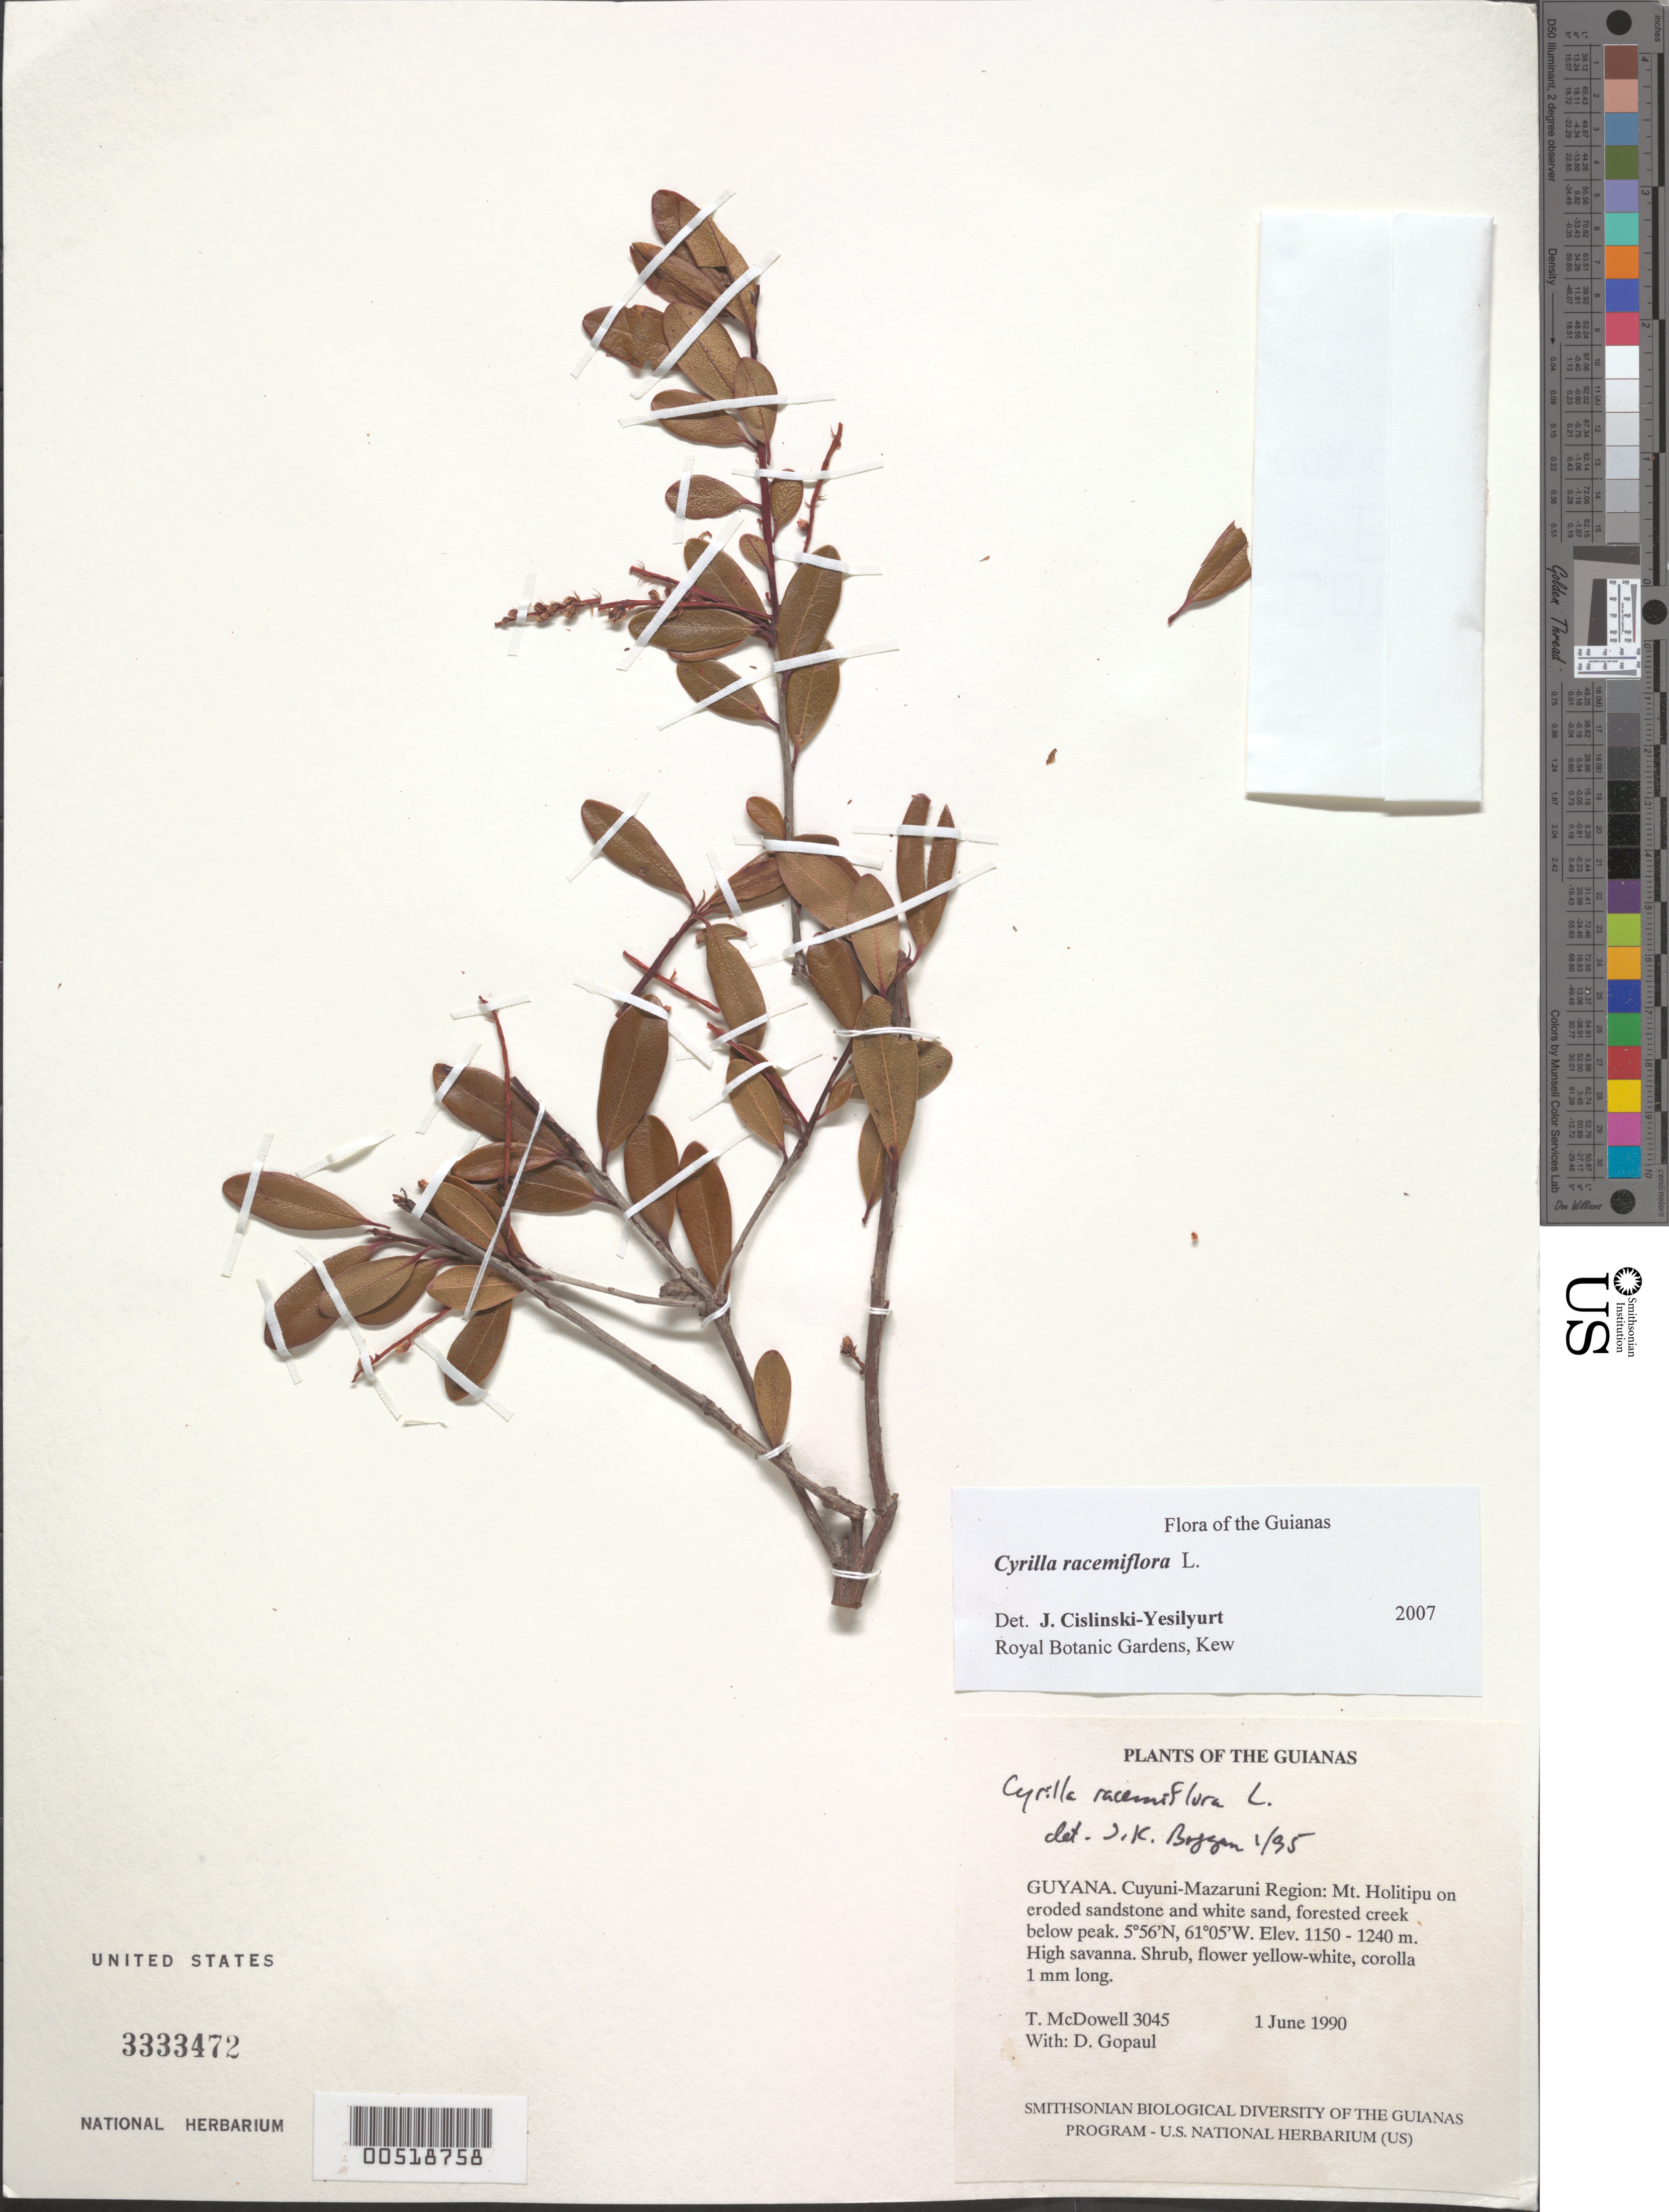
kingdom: Plantae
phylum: Tracheophyta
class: Magnoliopsida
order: Ericales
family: Cyrillaceae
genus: Cyrilla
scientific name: Cyrilla racemiflora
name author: L.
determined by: Yesilyurt, J. C.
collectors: T. McDowell, D. Hughs & D. Gopaul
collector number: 3045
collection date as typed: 1 June 1990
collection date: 1990-06-01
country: Guyana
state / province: Cuyuni-Mazaruni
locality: Mt. Holitipu camp, below peak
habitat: Forested creek, high savanna. Eroded sandstone and white sand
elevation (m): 1150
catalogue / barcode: US 3333472